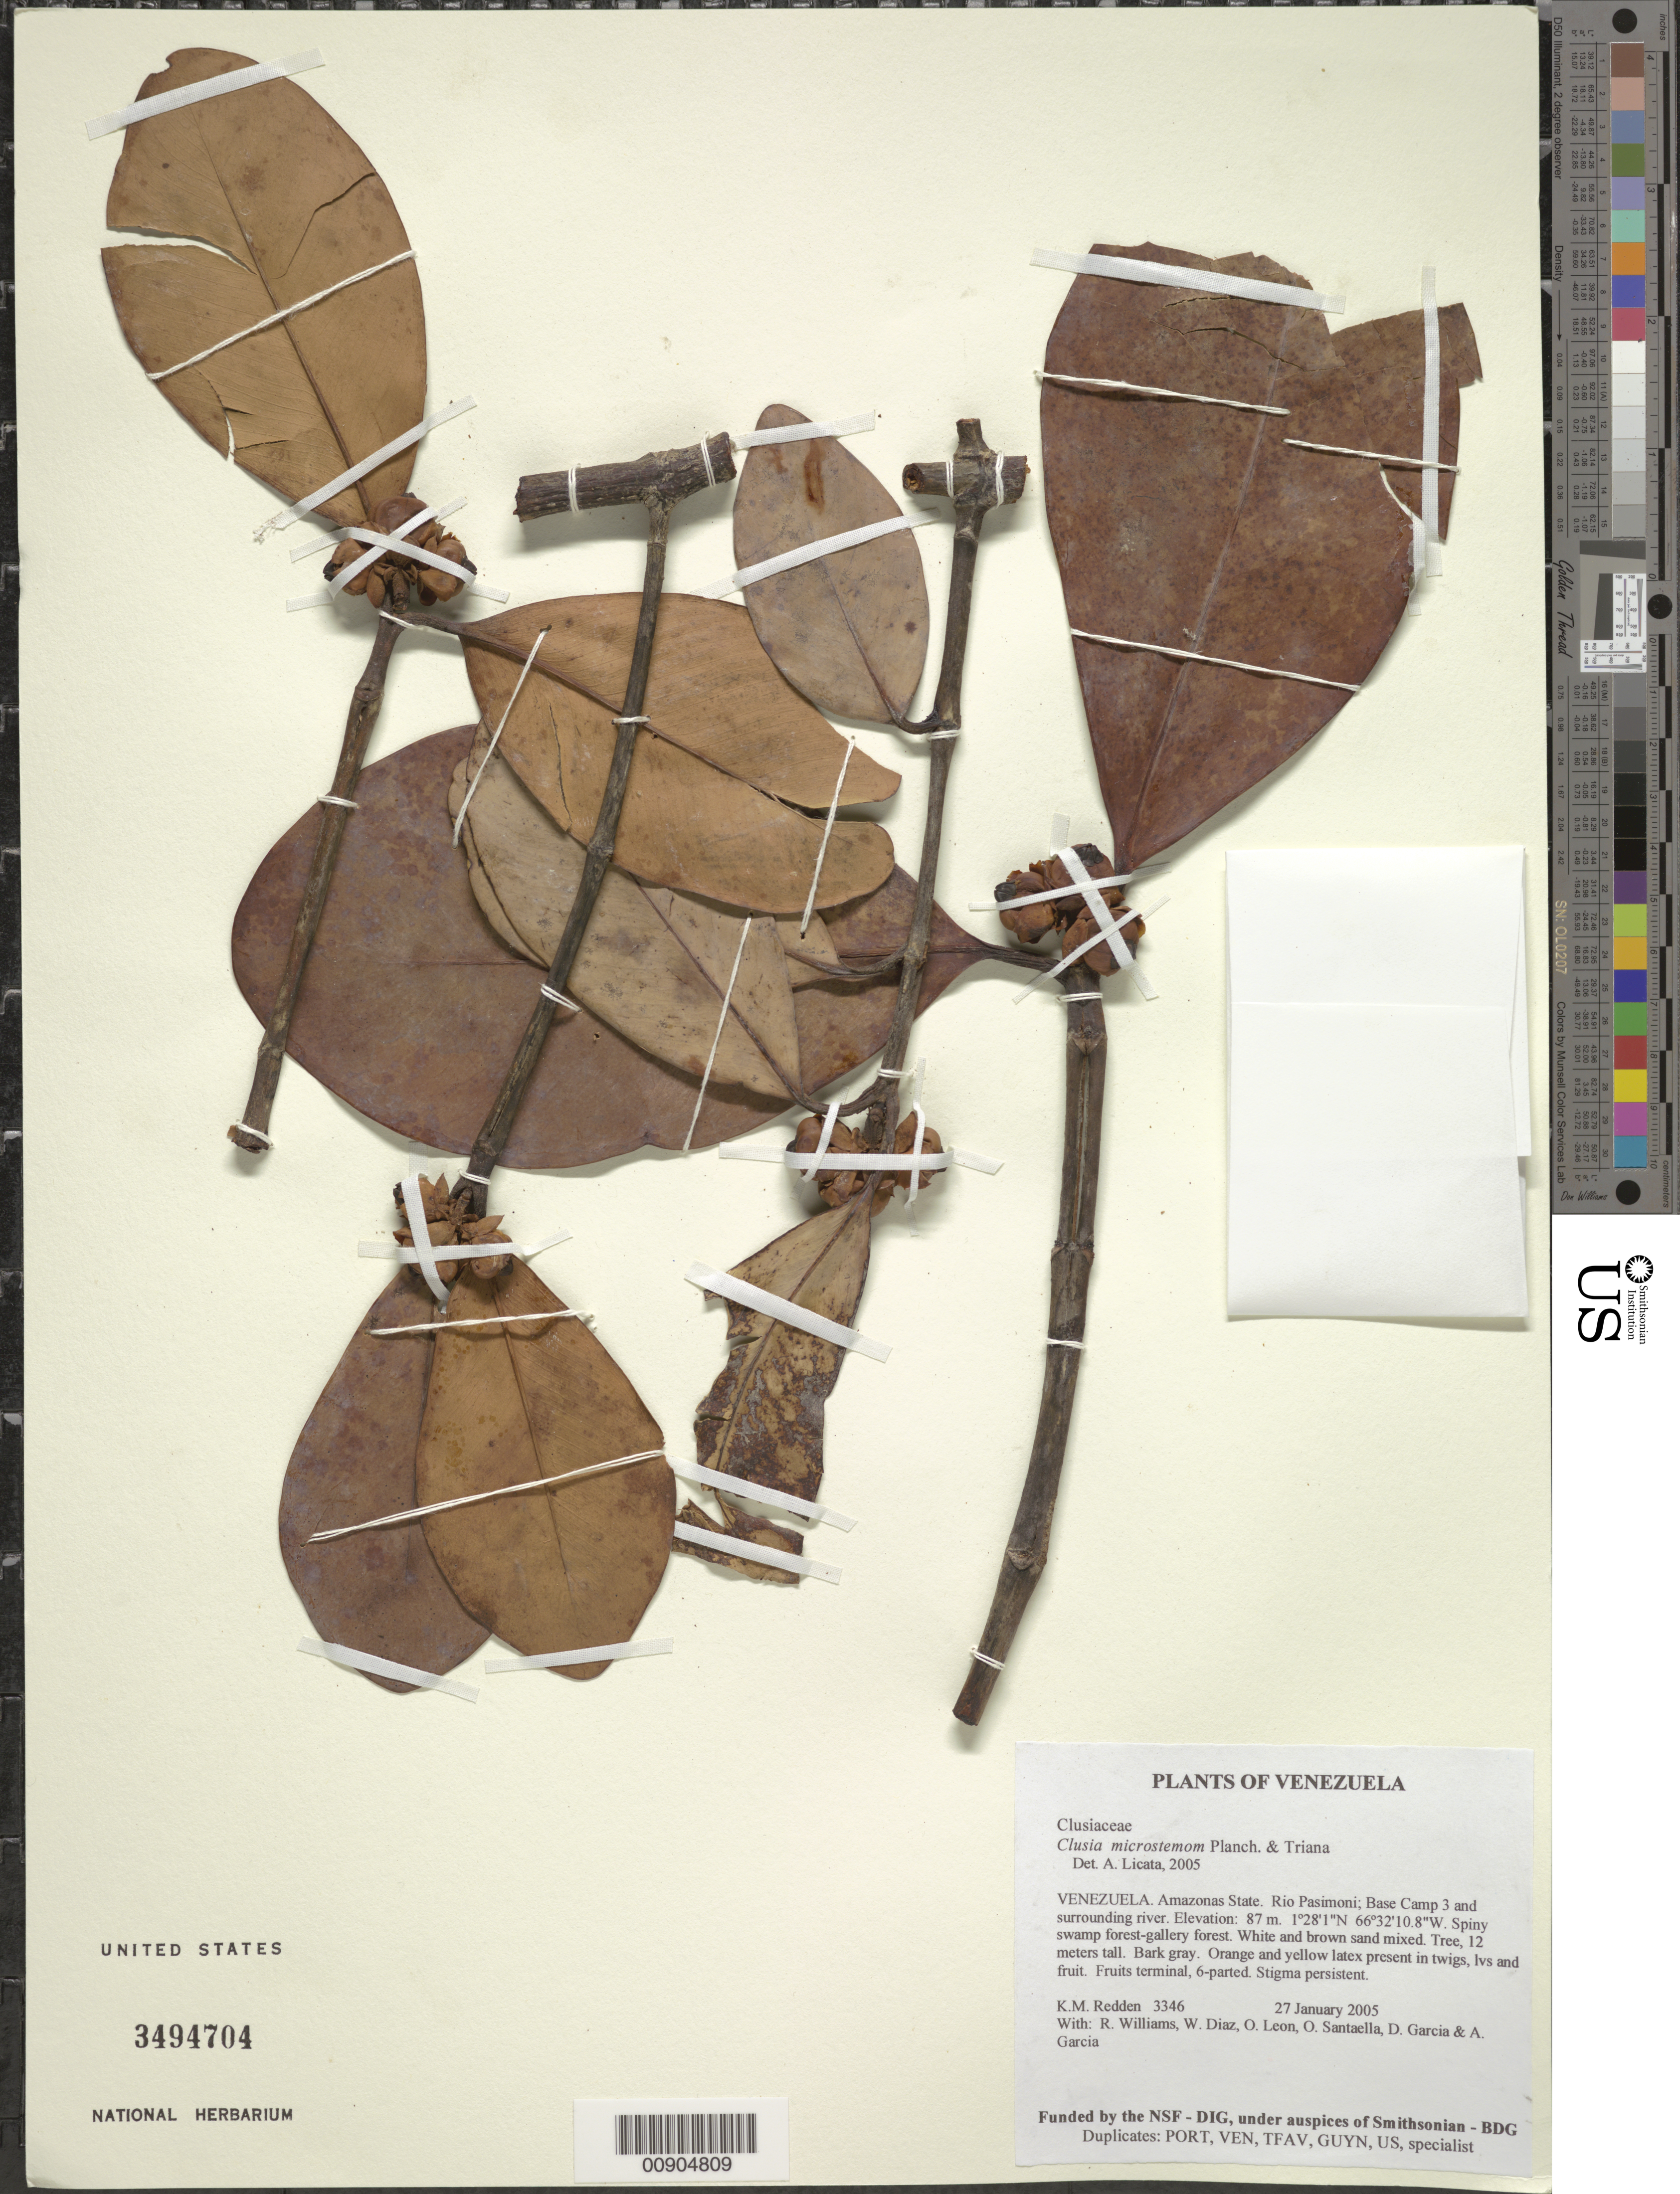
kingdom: Plantae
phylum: Tracheophyta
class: Magnoliopsida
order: Malpighiales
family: Clusiaceae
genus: Clusia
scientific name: Clusia microstemon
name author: Planch. & Triana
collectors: K. M. Redden, R. Williams, W. Díaz P., O. León & et al.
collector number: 3346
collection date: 2005-01-27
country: Venezuela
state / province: Amazonas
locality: Rio Pasimoni; Base Camp 3 and surrounding river.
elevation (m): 87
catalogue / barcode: US 3494704